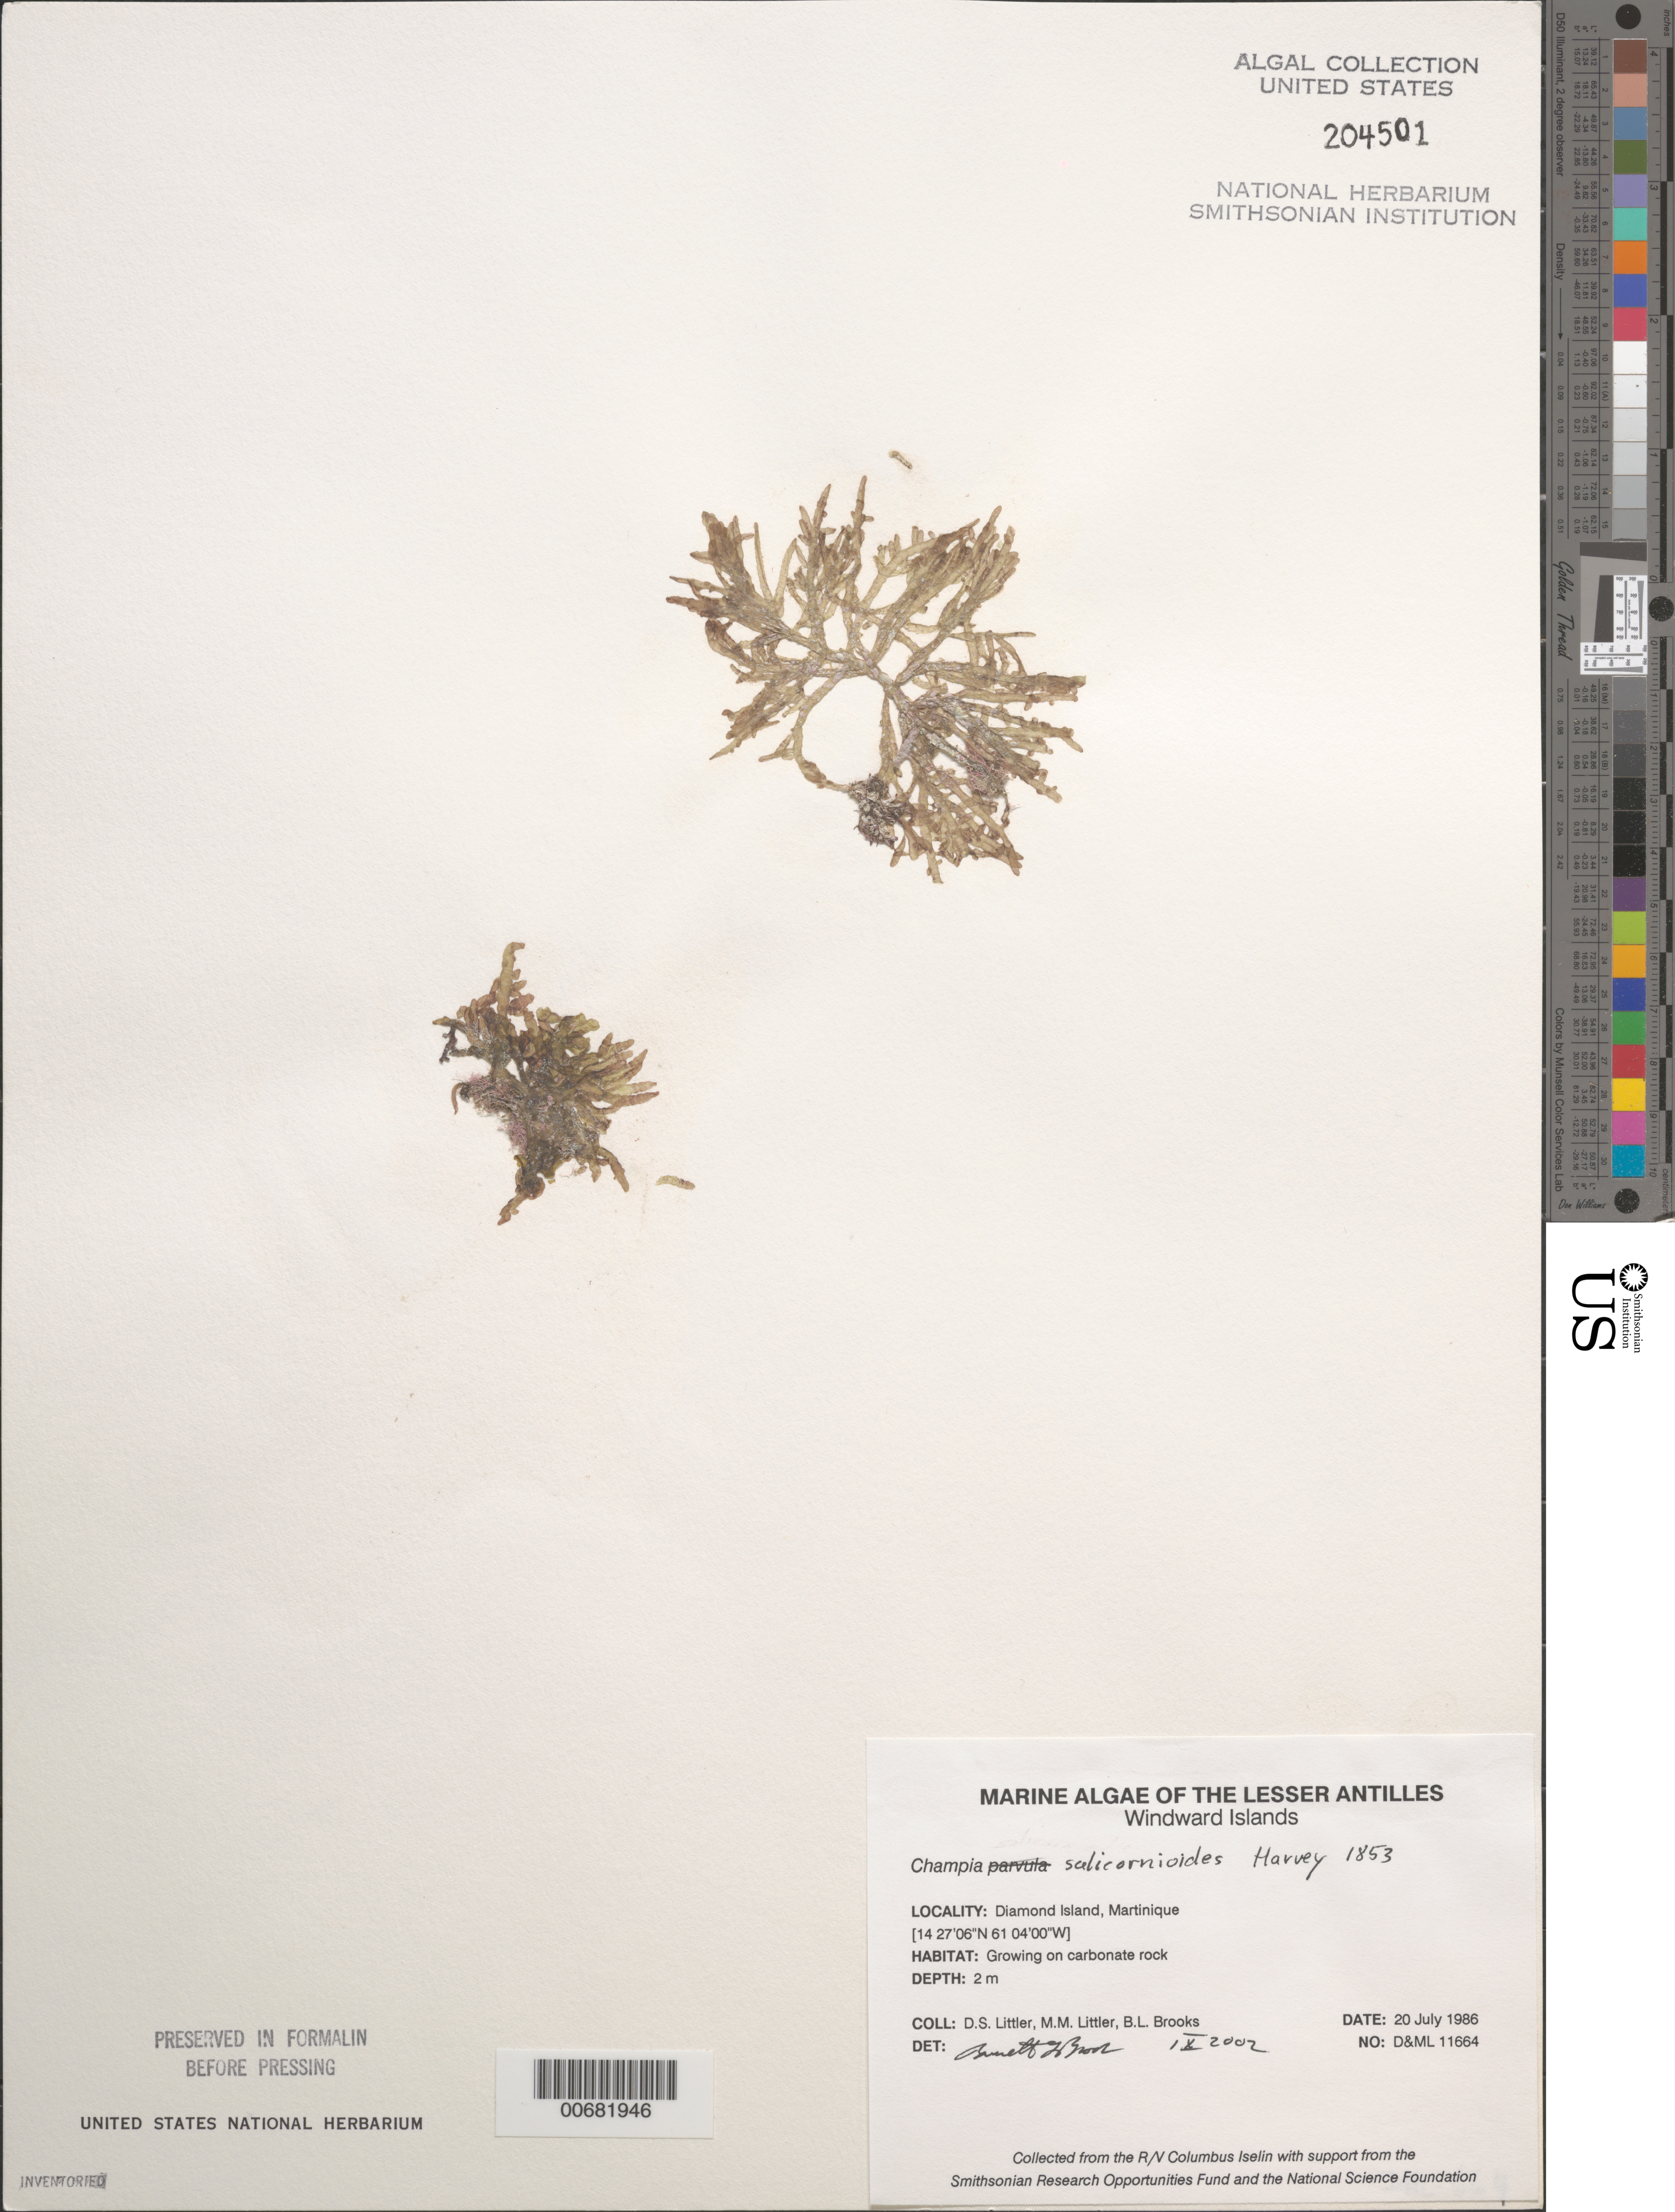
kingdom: Plantae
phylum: Rhodophyta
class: Florideophyceae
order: Rhodymeniales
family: Champiaceae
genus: Champia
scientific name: Champia salicornioides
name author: Harv.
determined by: Brooks, B. L., (BOT), Smithsonian Institution - National Museum of Natural History (UNITED STATES)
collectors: D. S. Littler, M. M. Littler & B. Brooks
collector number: D&ML 11664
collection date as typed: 20 Jul 1986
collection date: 1986-07-20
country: Martinique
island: Diamond Island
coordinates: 14 27' 06" N, 61 04' 00" W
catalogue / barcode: US 204501